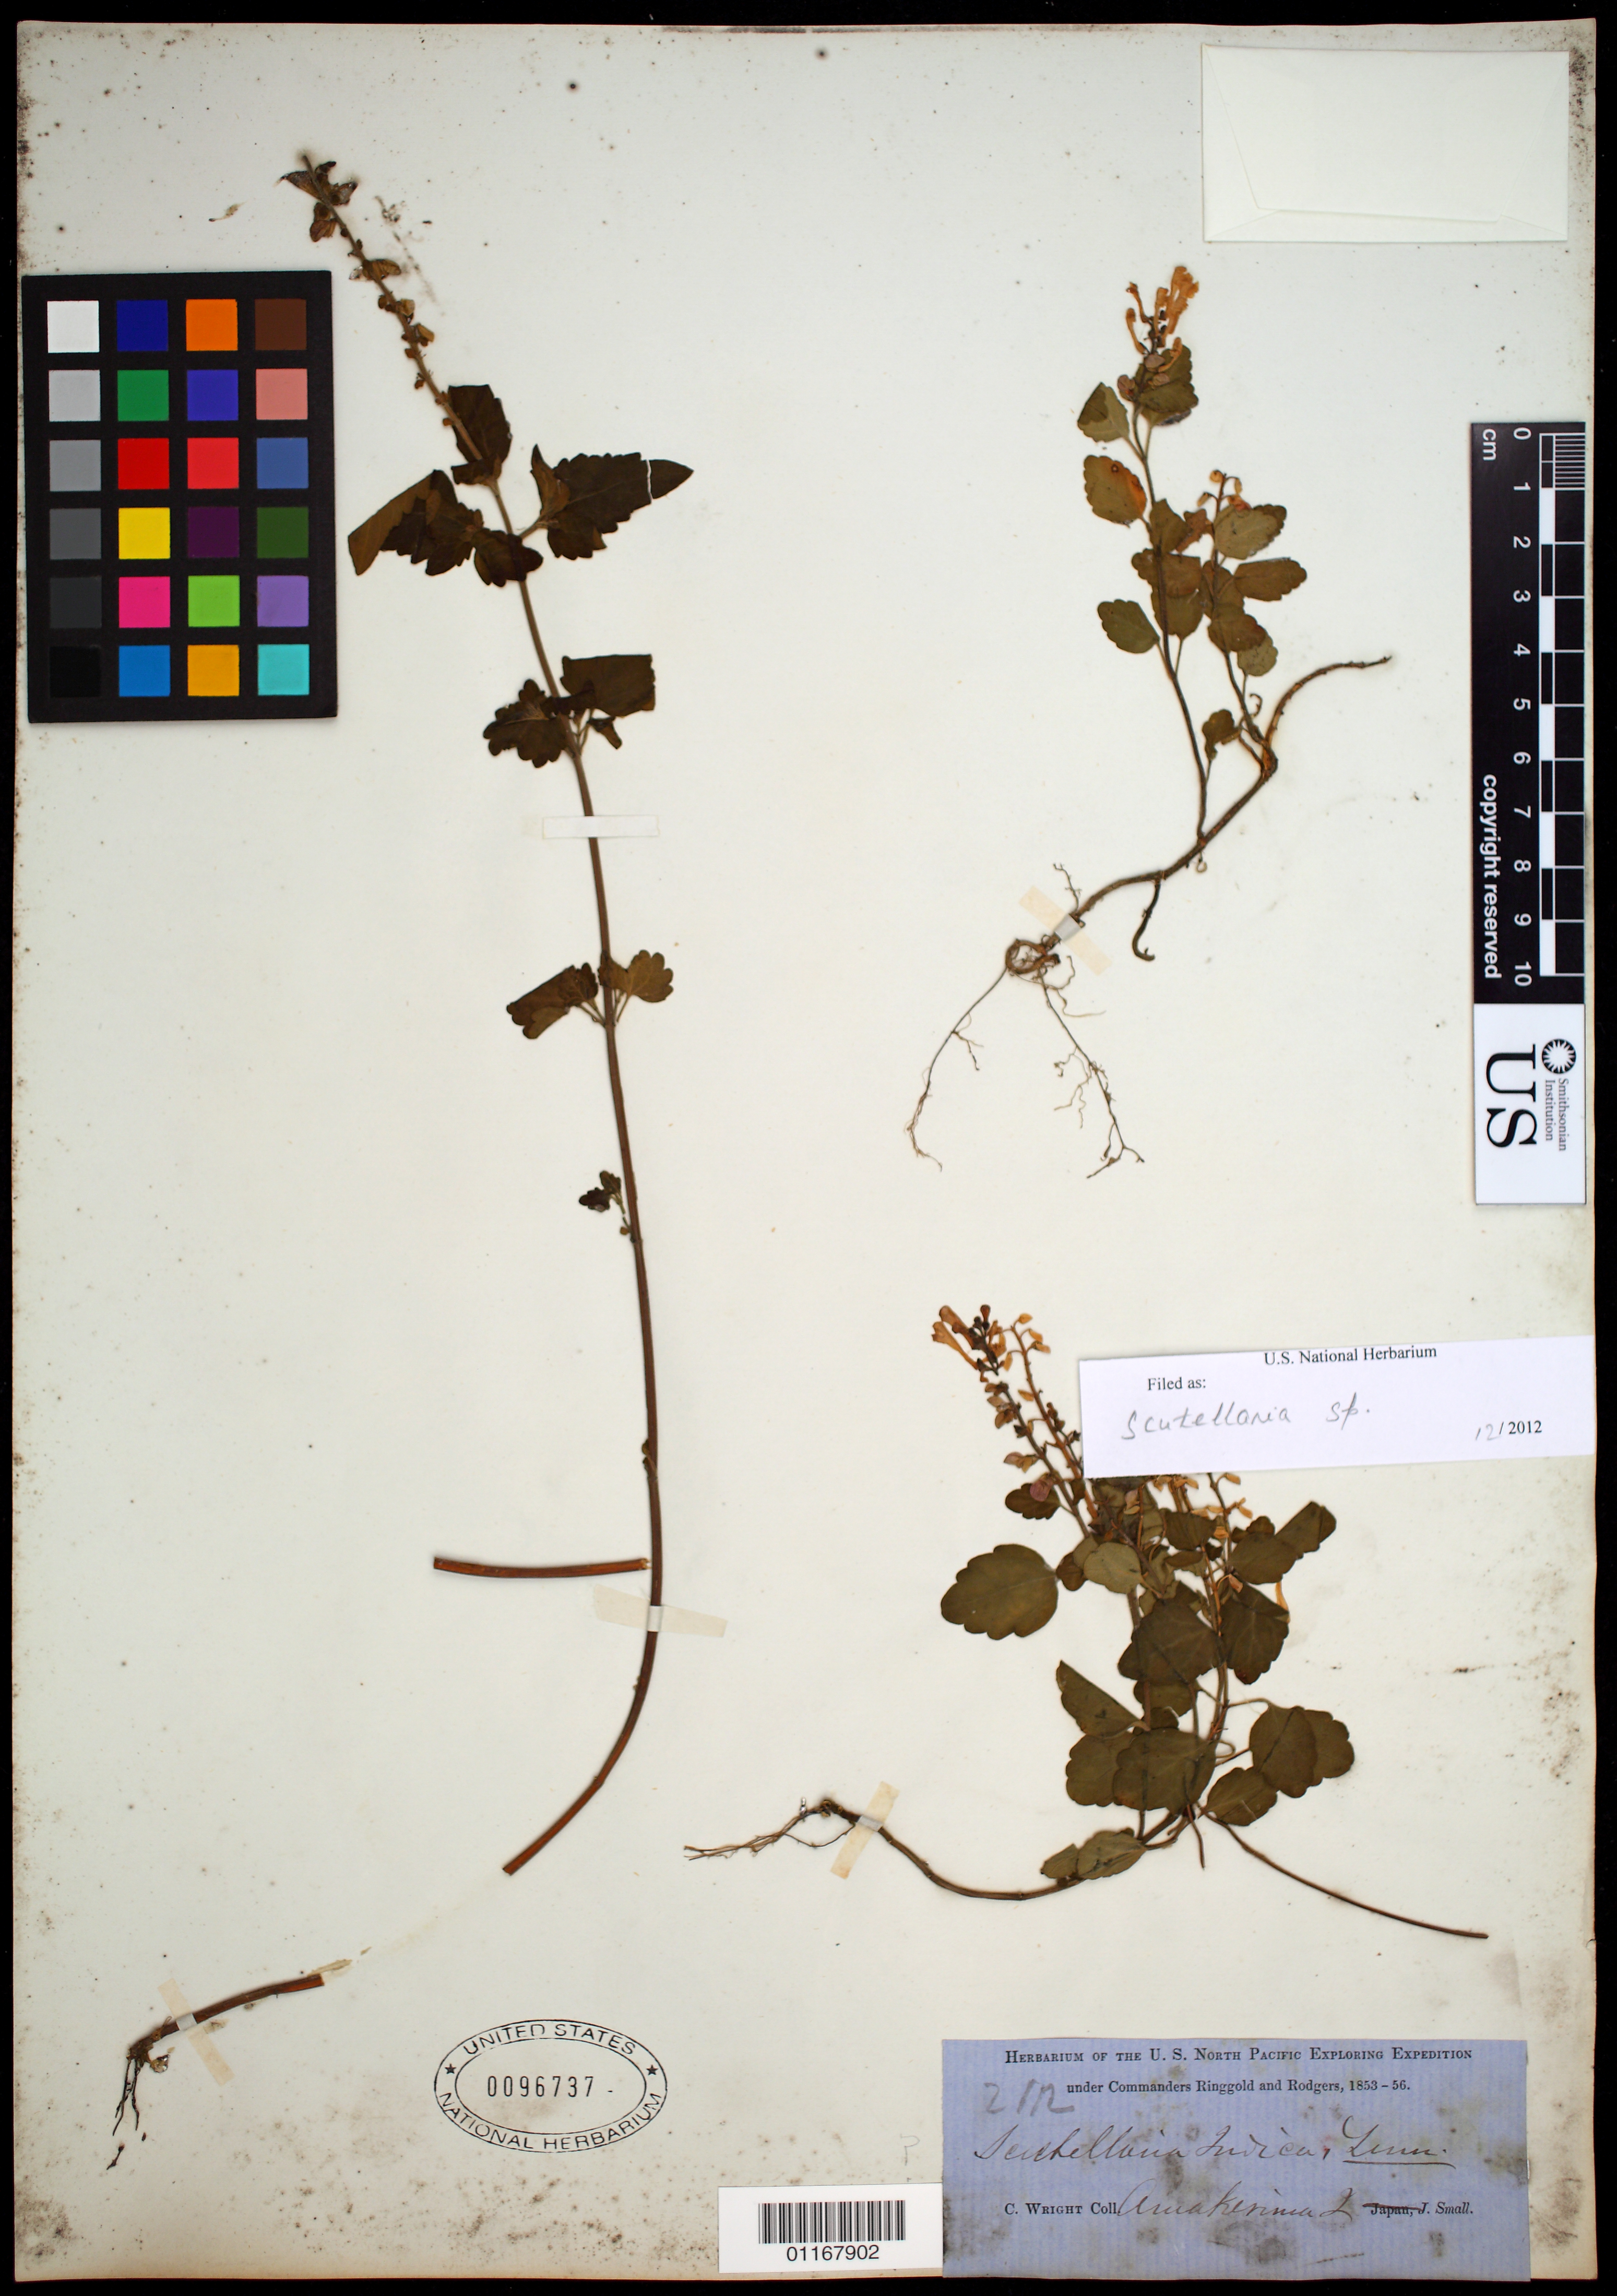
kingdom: Plantae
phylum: Tracheophyta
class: Magnoliopsida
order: Lamiales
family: Lamiaceae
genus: Scutellaria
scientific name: Scutellaria sp.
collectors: C. Wright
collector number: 2112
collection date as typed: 1853 to -- --- 1856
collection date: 1853/1856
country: Japan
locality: Amakerima Island.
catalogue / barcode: US 96737